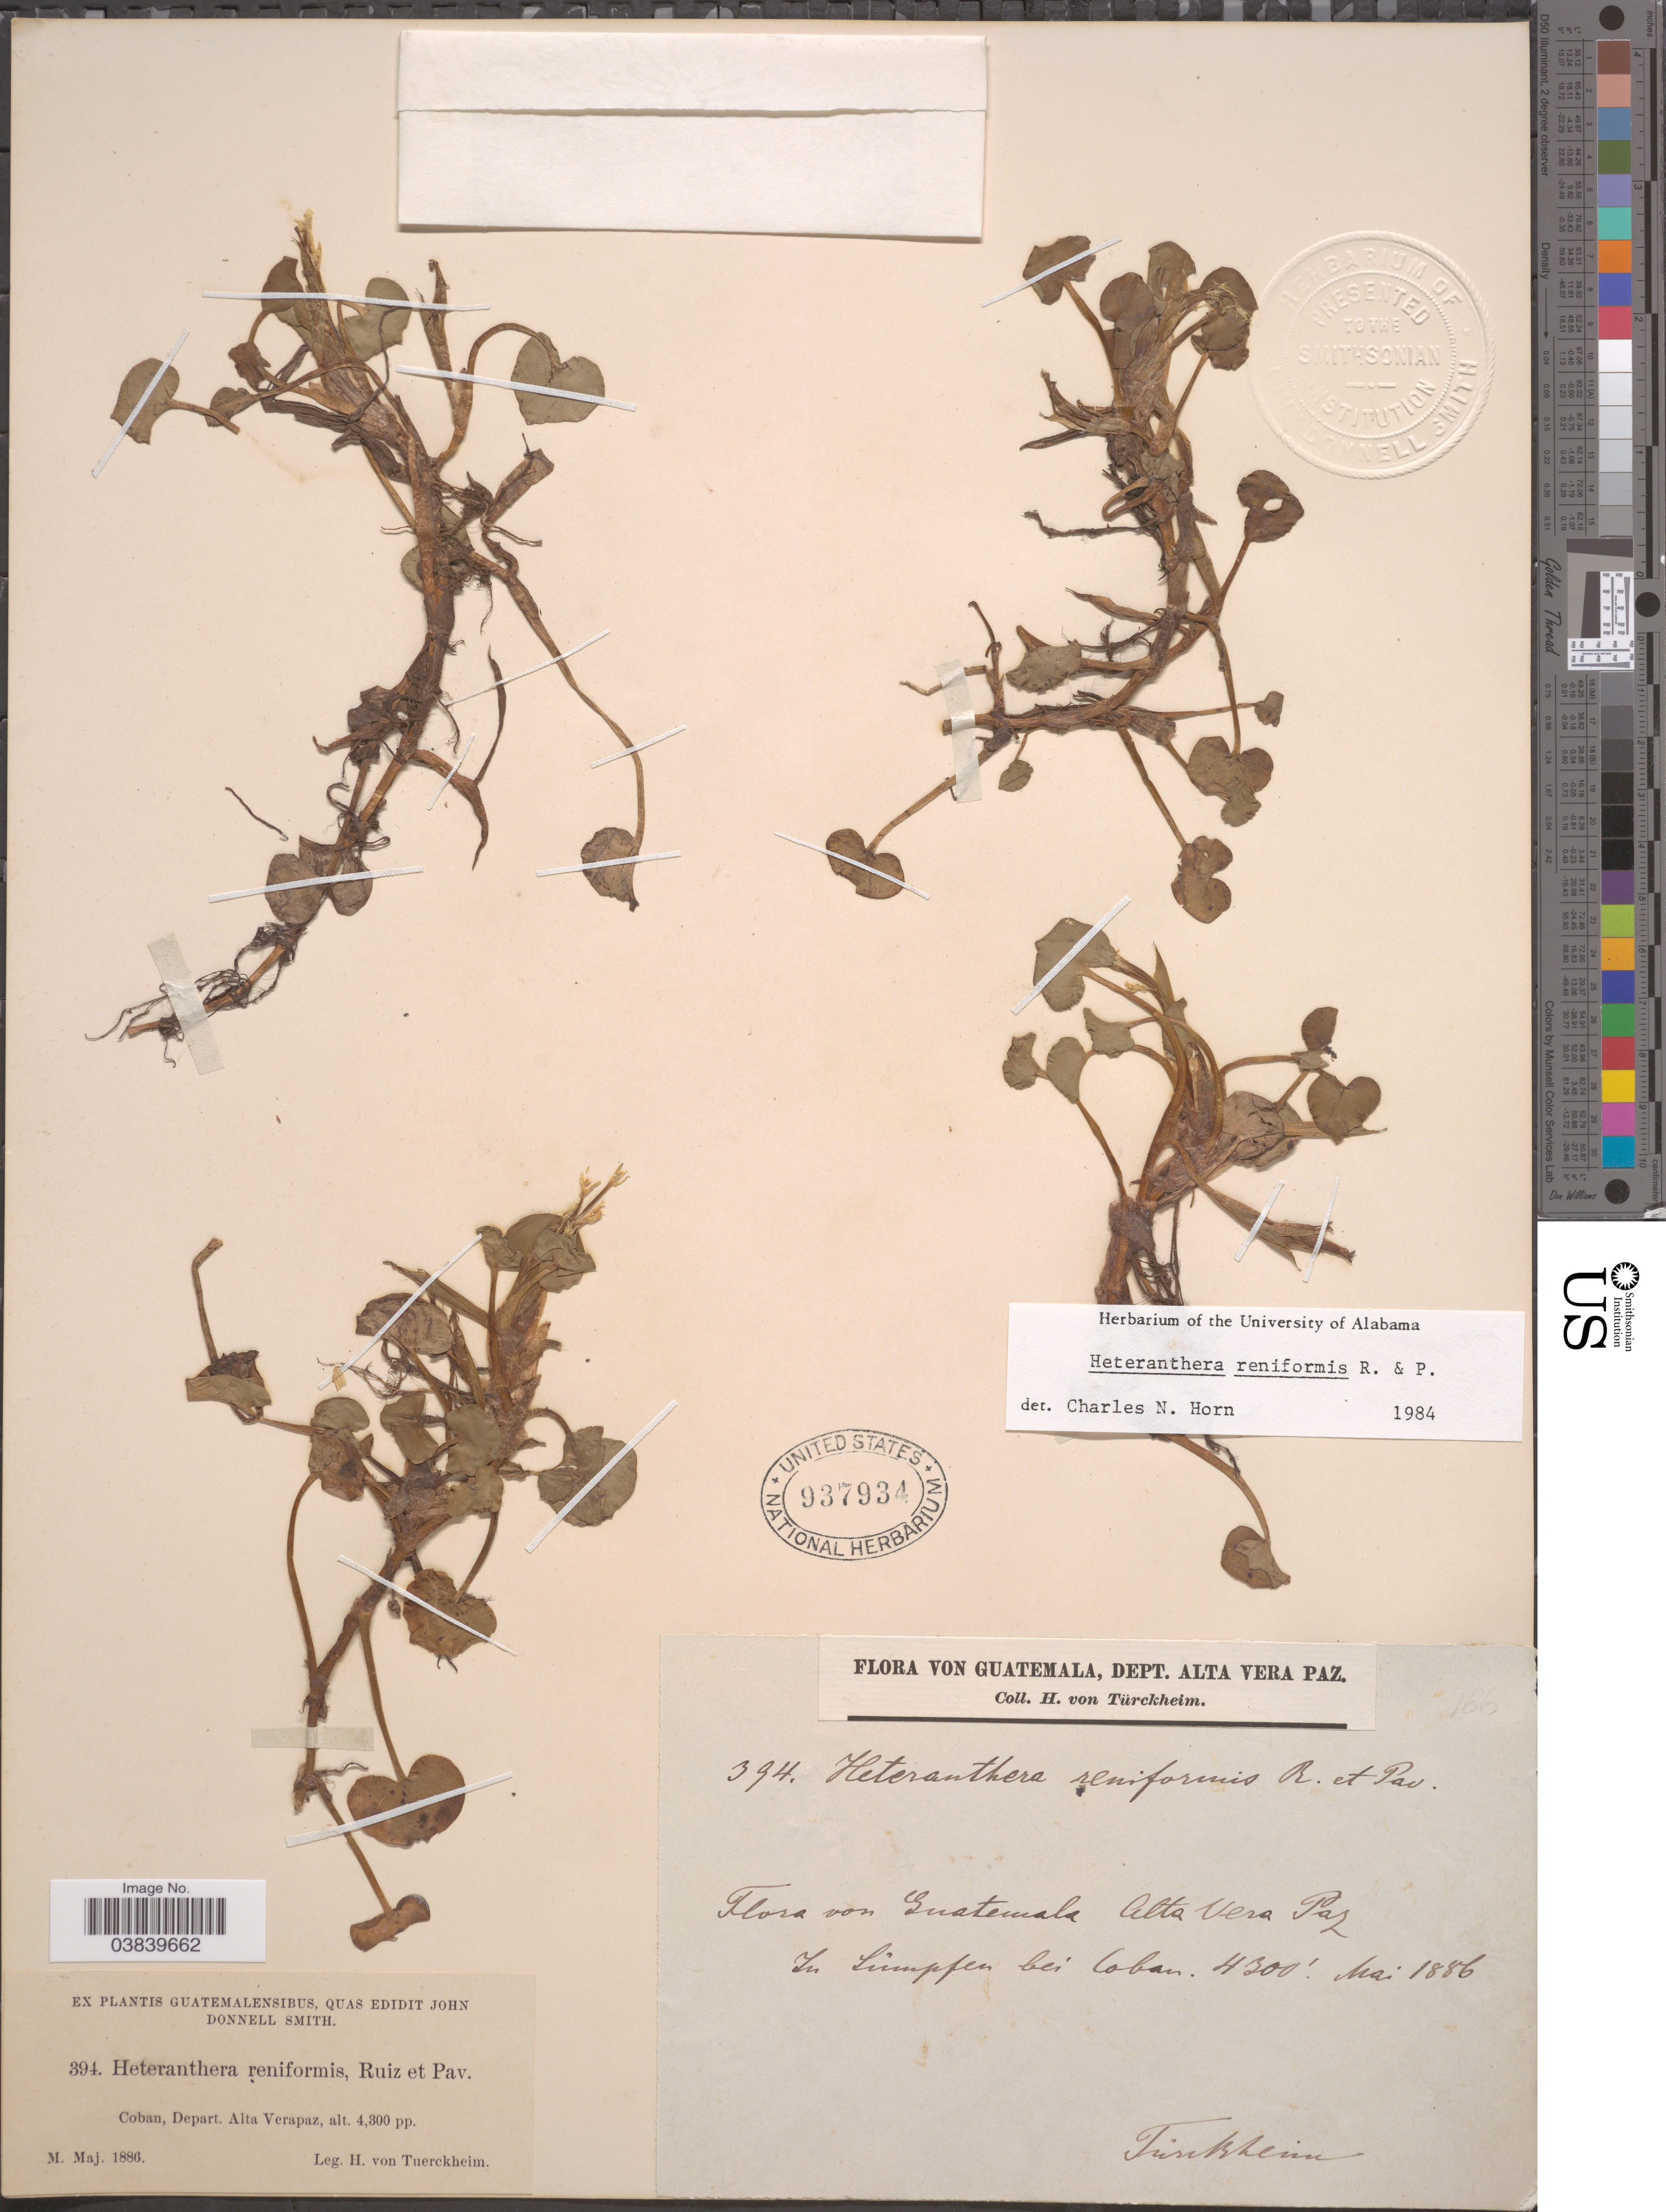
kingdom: Plantae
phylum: Tracheophyta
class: Liliopsida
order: Commelinales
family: Pontederiaceae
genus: Heteranthera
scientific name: Heteranthera reniformis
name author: Ruiz & Pav.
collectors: H. von Türckheim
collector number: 394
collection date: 1886-05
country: Guatemala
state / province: Alta Verapaz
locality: Coban, Depart. Alta Verapaz.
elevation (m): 1311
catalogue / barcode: US 937934